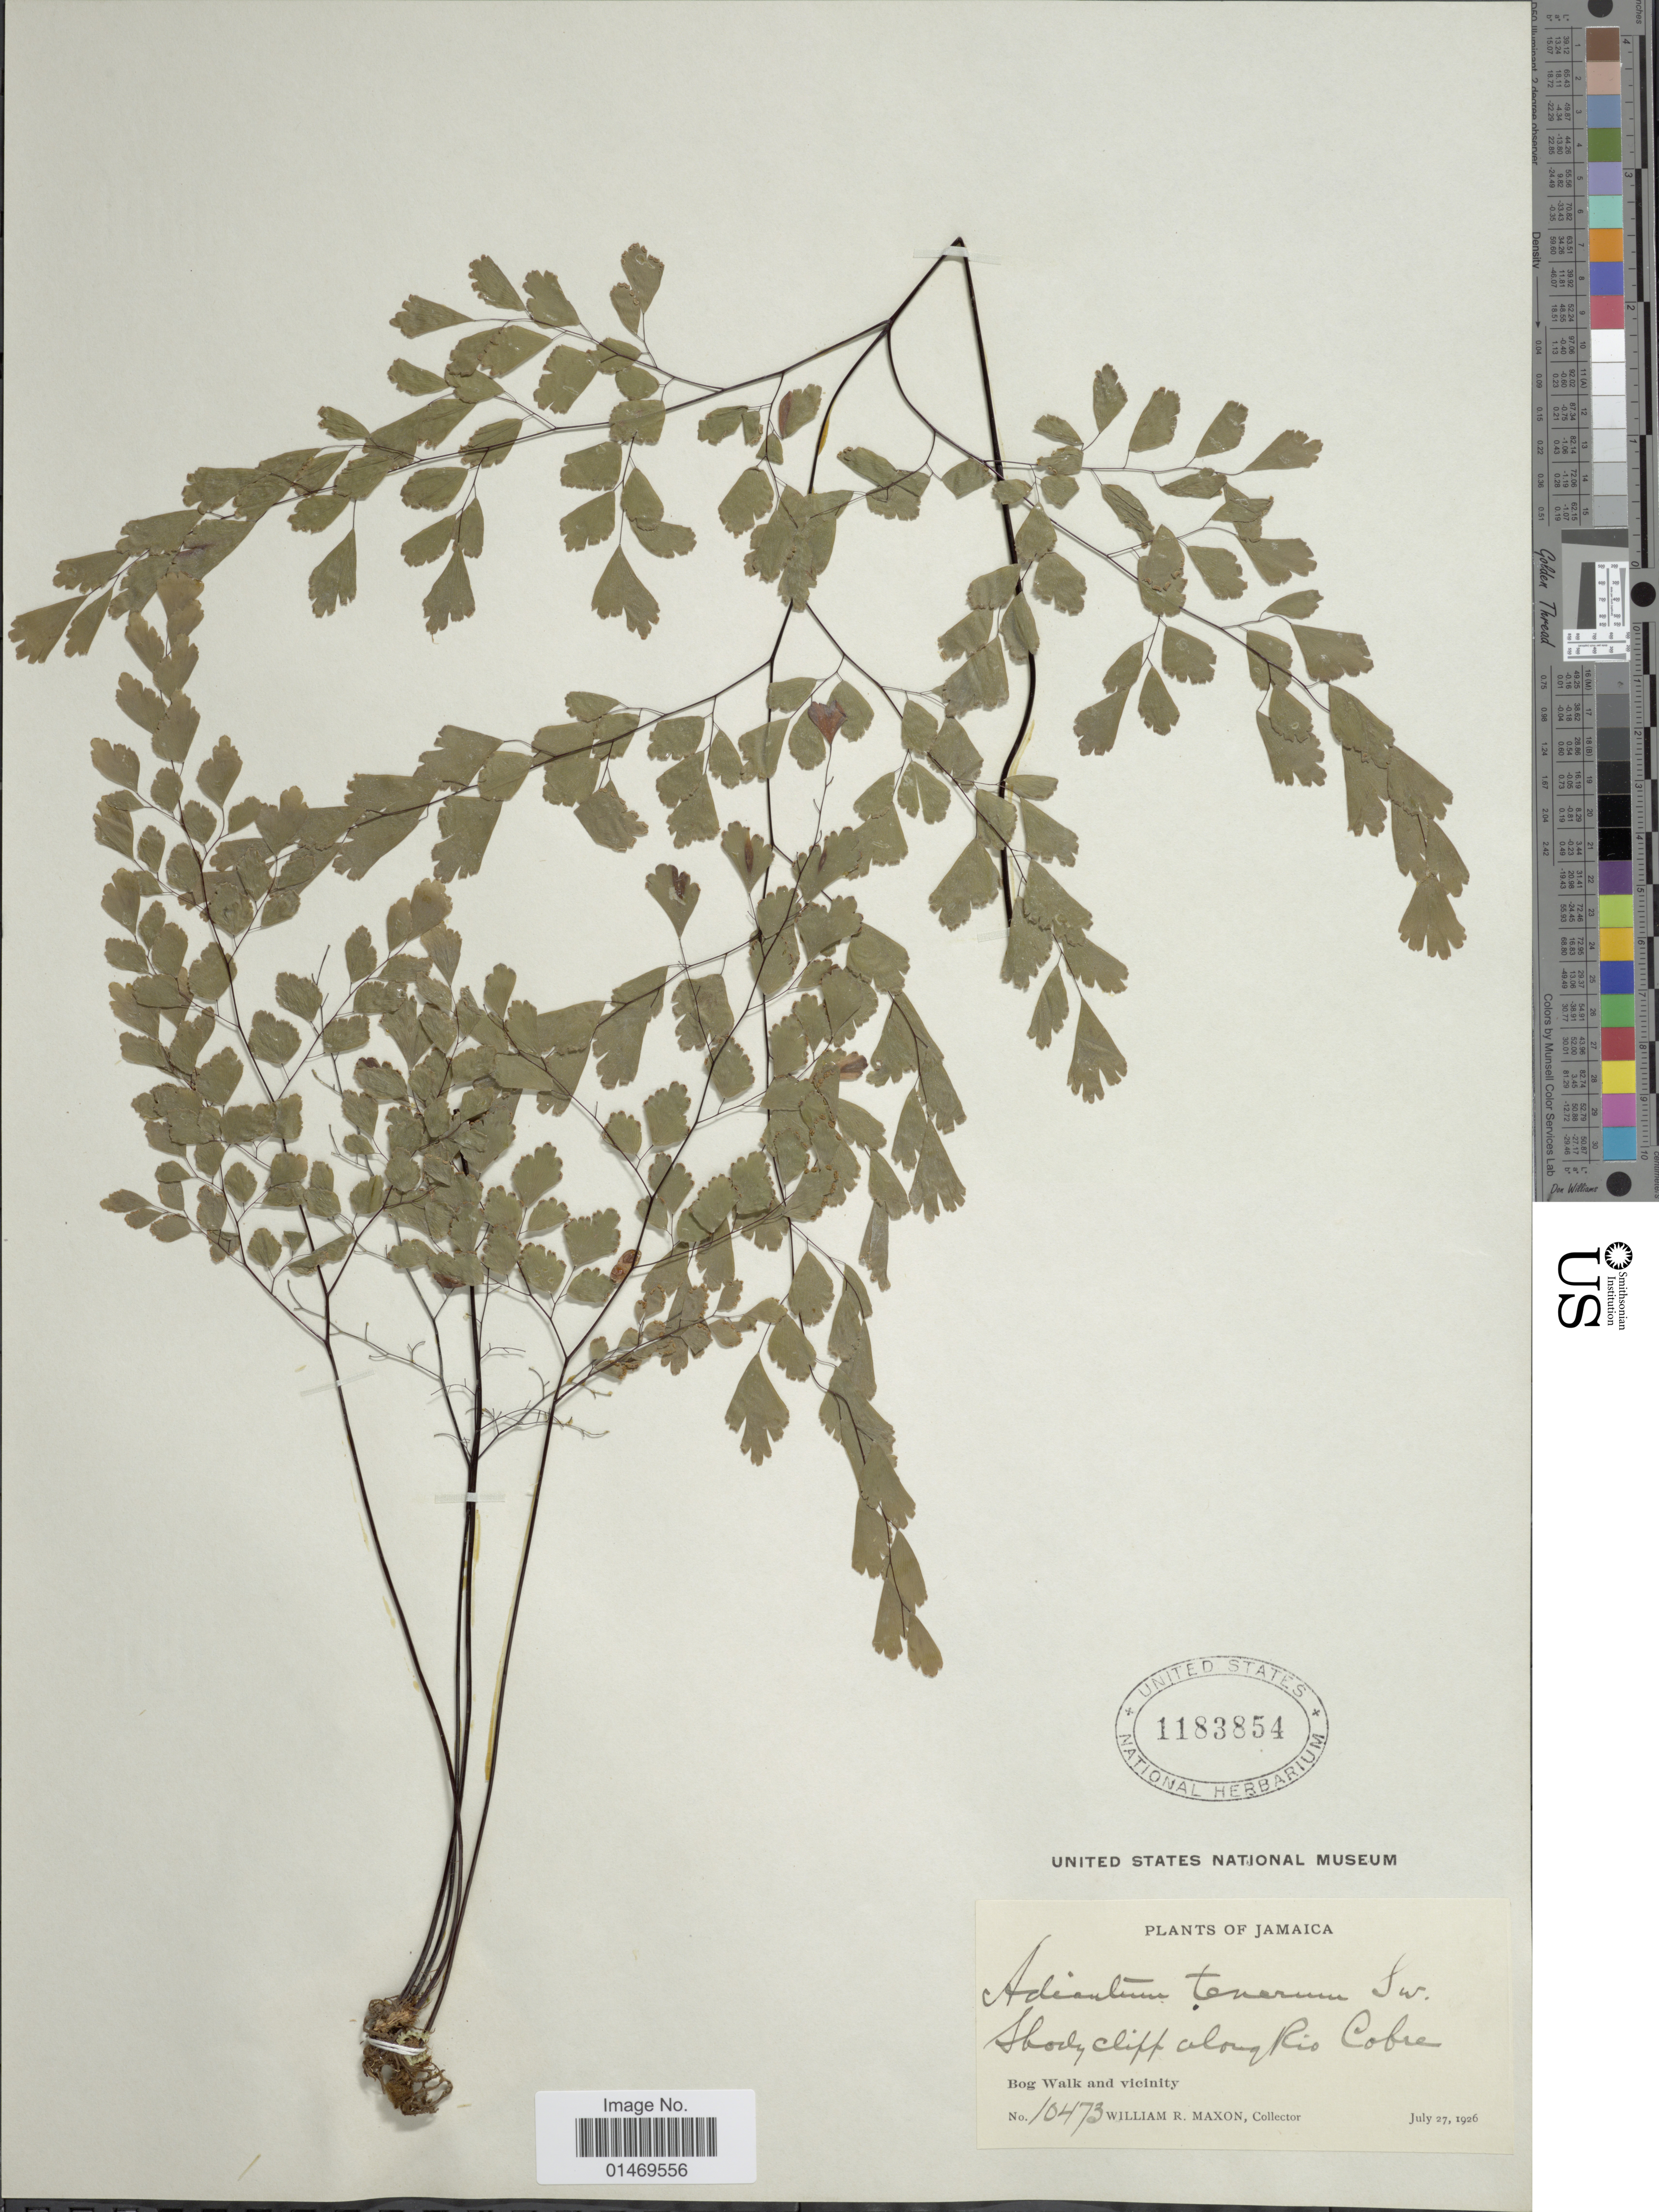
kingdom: Plantae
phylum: Tracheophyta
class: Polypodiopsida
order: Polypodiales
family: Pteridaceae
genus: Adiantum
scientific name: Adiantum tenerum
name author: Sw.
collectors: W. R. Maxon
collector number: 10473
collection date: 1926-07-27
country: Jamaica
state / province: Saint Catherine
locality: Shady cliff along Rio Cobre. Bog Walk and vicinity.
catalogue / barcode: US 1183854